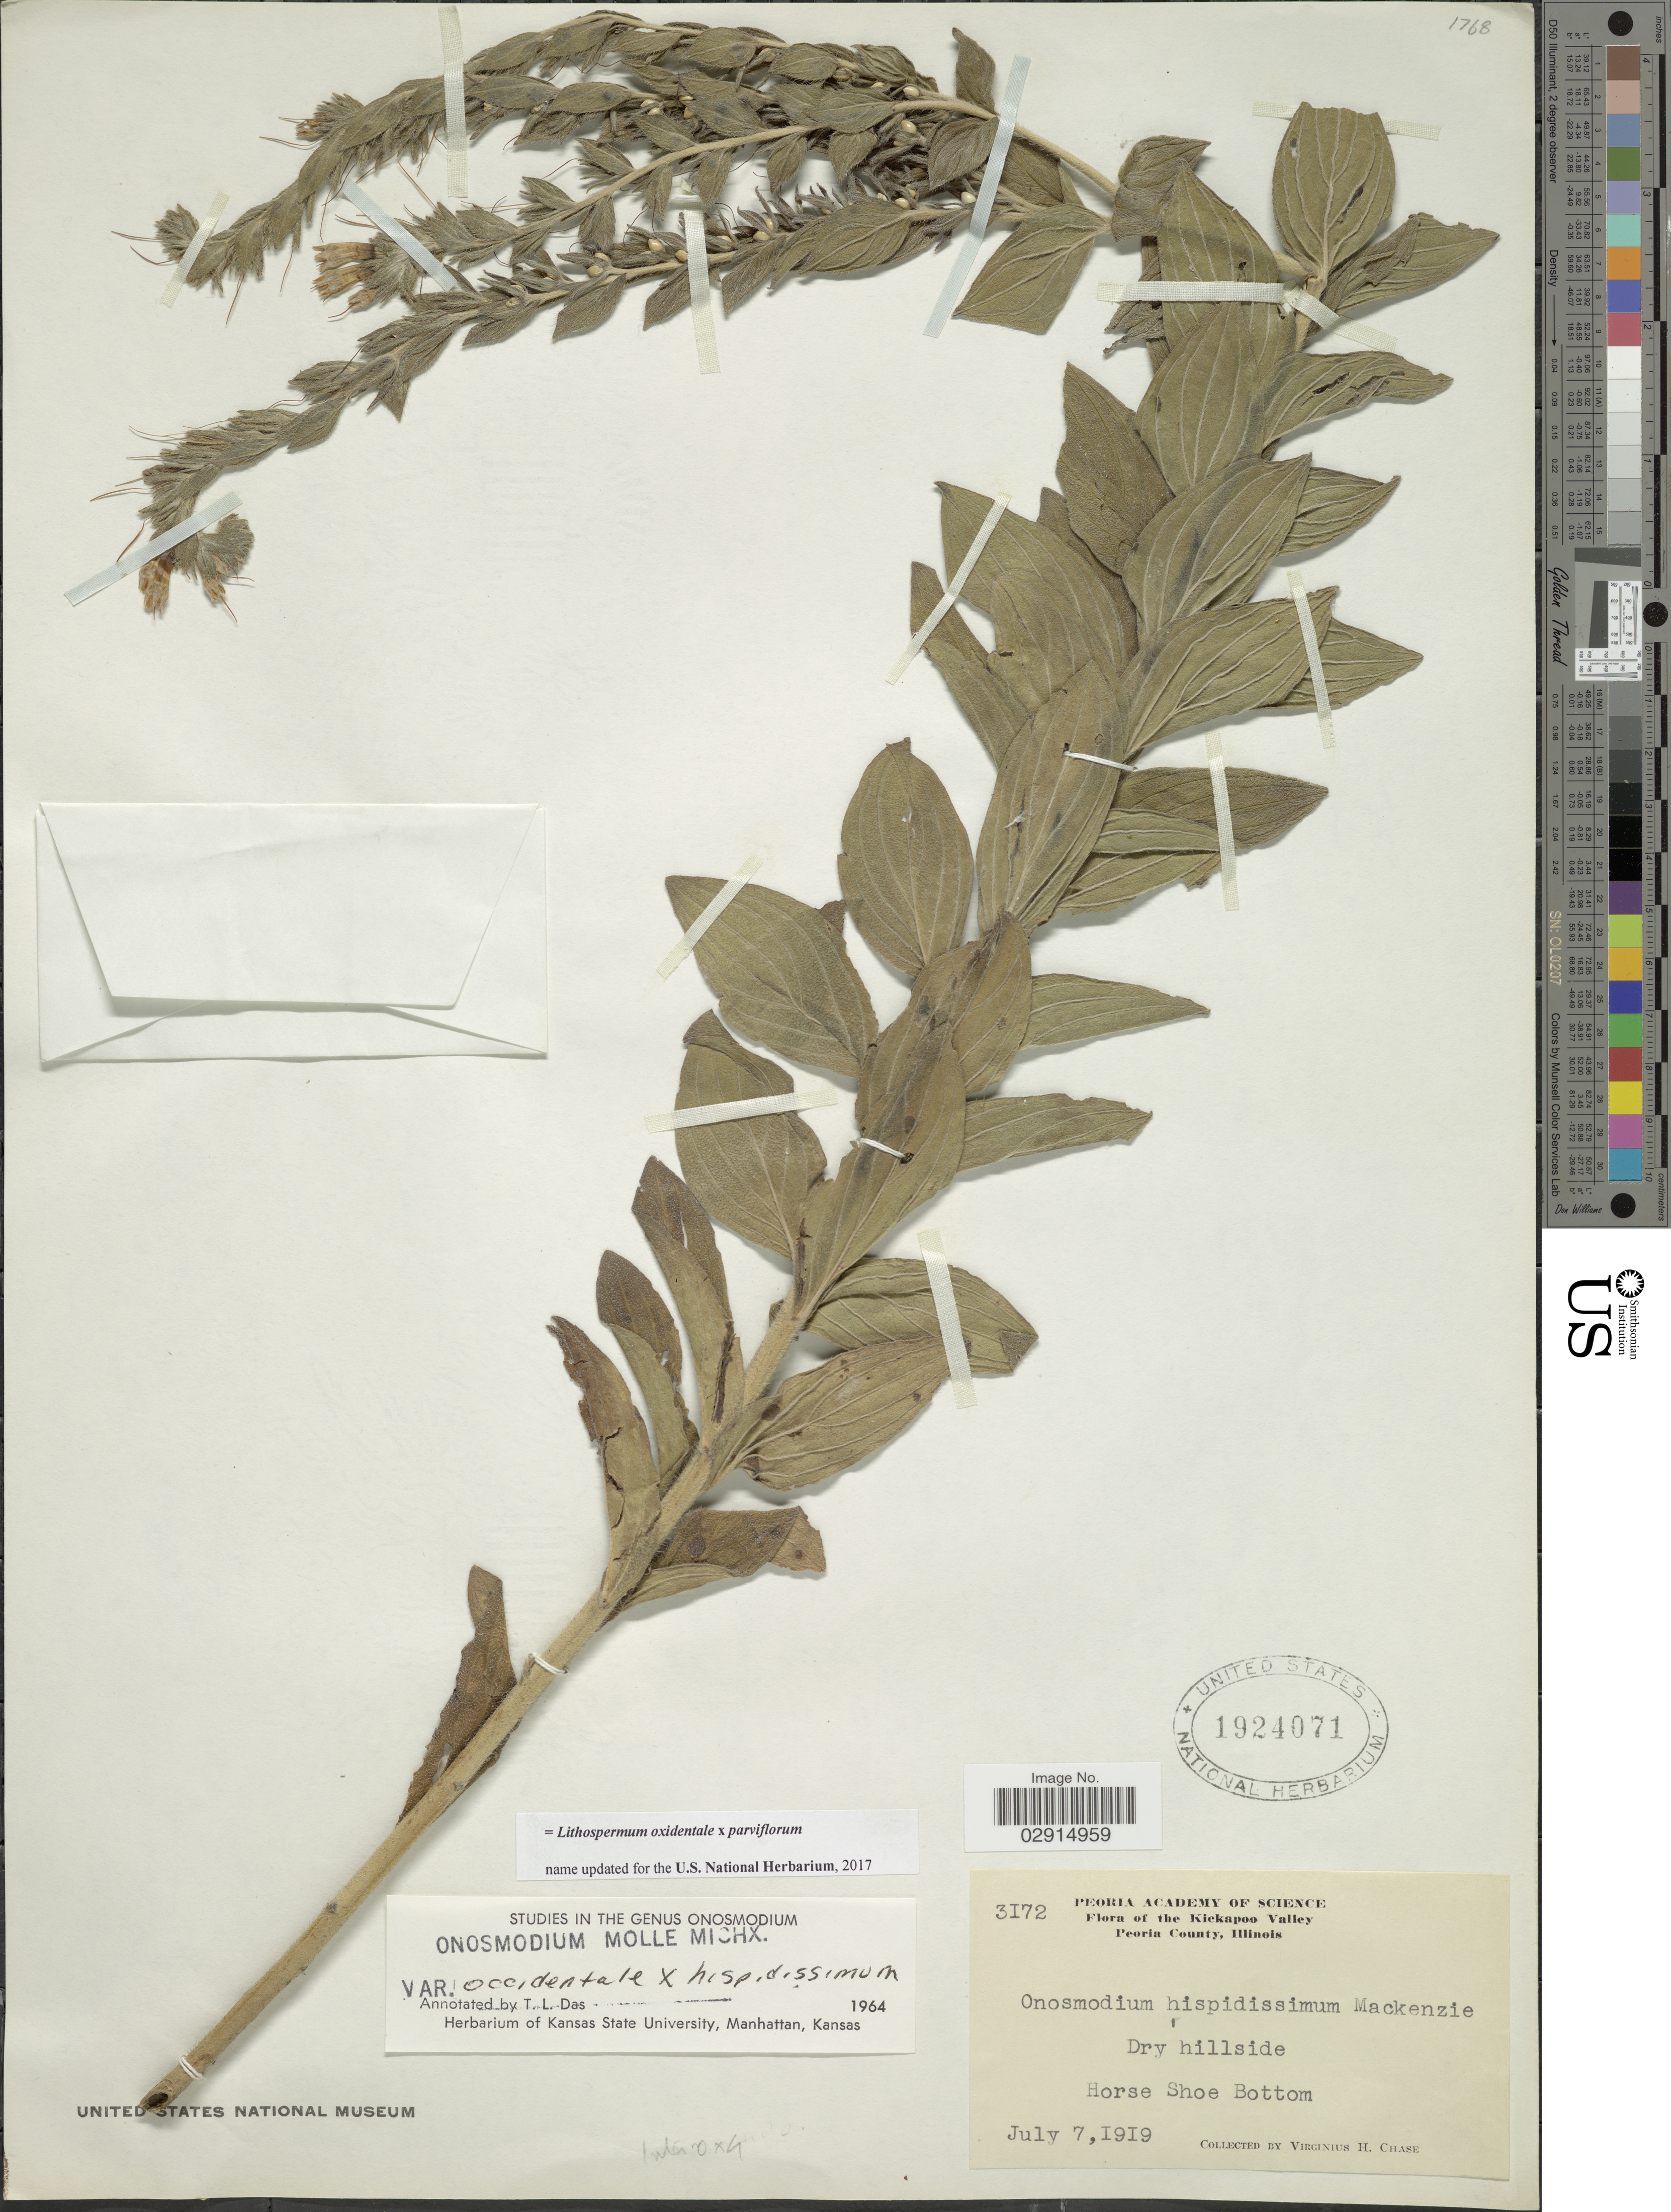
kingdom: Plantae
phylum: Tracheophyta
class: Magnoliopsida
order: Boraginales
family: Boraginaceae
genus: Lithospermum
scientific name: Lithospermum occidentale x L. parviflorum Weakley et al.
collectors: V. H. Chase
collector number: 3172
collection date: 1919-07-07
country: United States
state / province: Illinois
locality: Dry hillside. Horse Shoe Bottom. Peoria County, Illinois. Kickapoo Valley.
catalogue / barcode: US 1924071